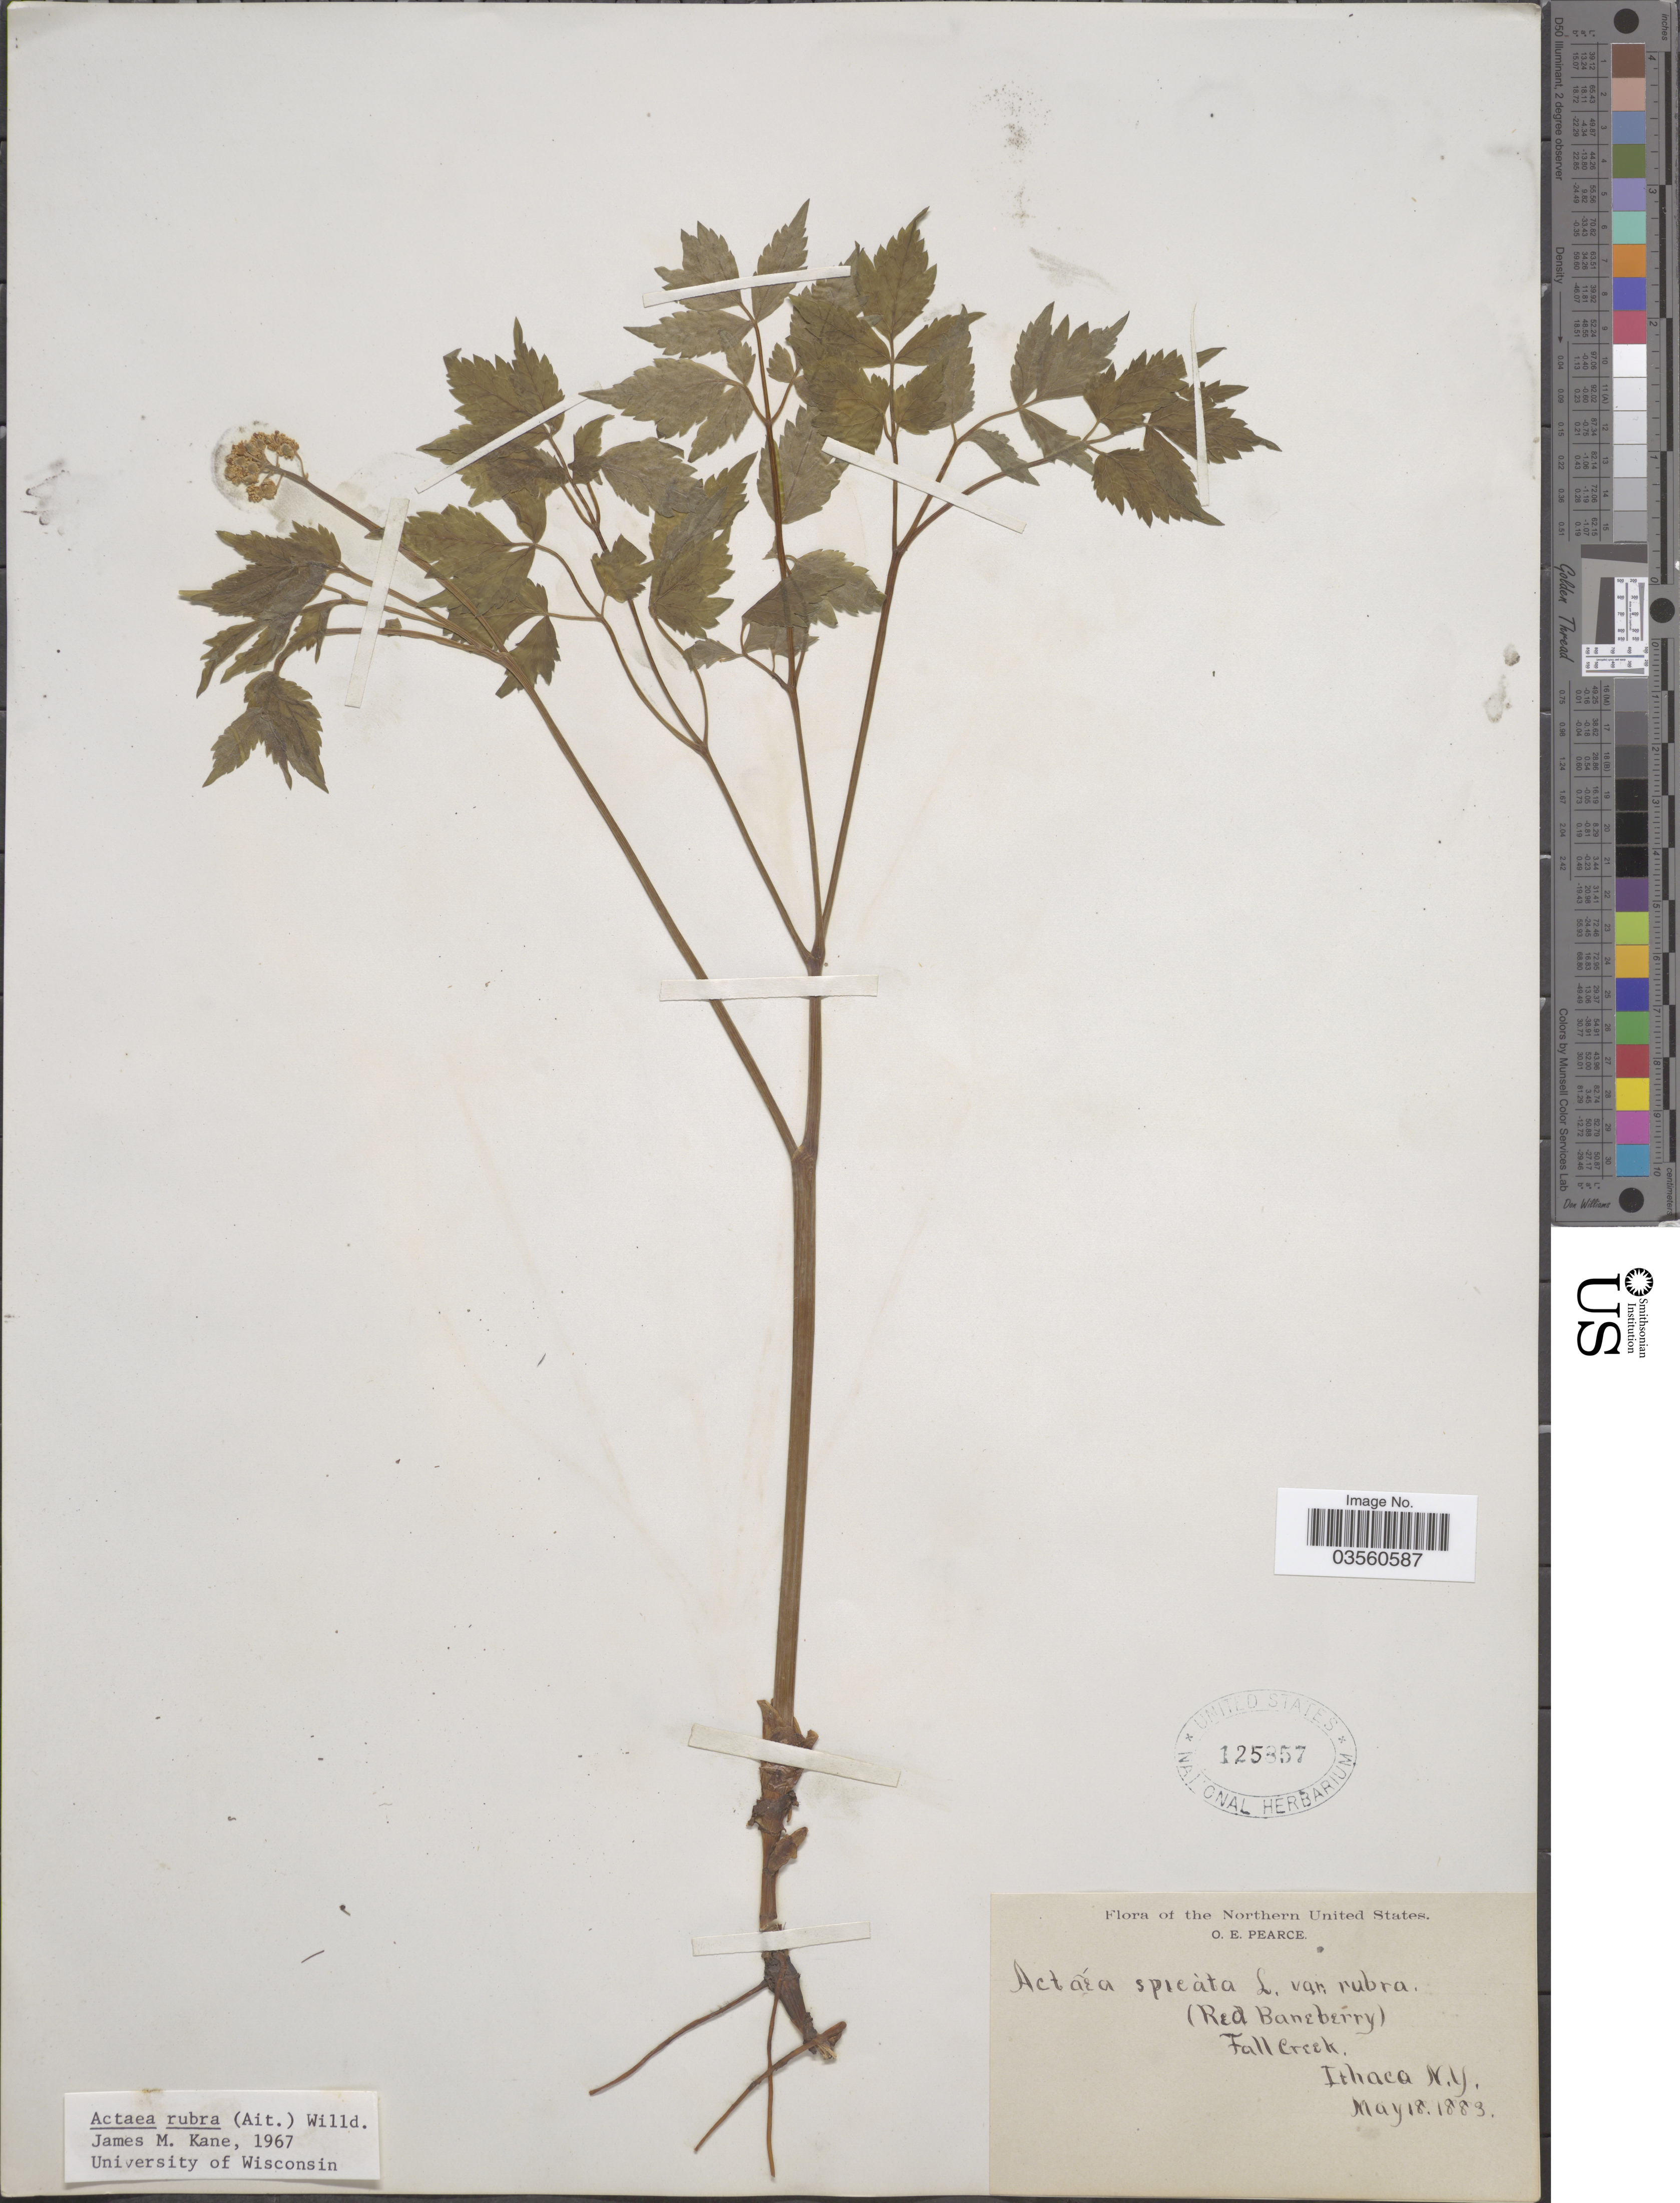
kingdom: Plantae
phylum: Tracheophyta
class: Magnoliopsida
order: Ranunculales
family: Ranunculaceae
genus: Actaea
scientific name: Actaea rubra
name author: (Aiton) Willd.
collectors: O. E. Pearce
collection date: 1883-05-18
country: United States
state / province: New York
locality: Northern United States. Fall Creek, Ithaca.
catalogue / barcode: US 125857